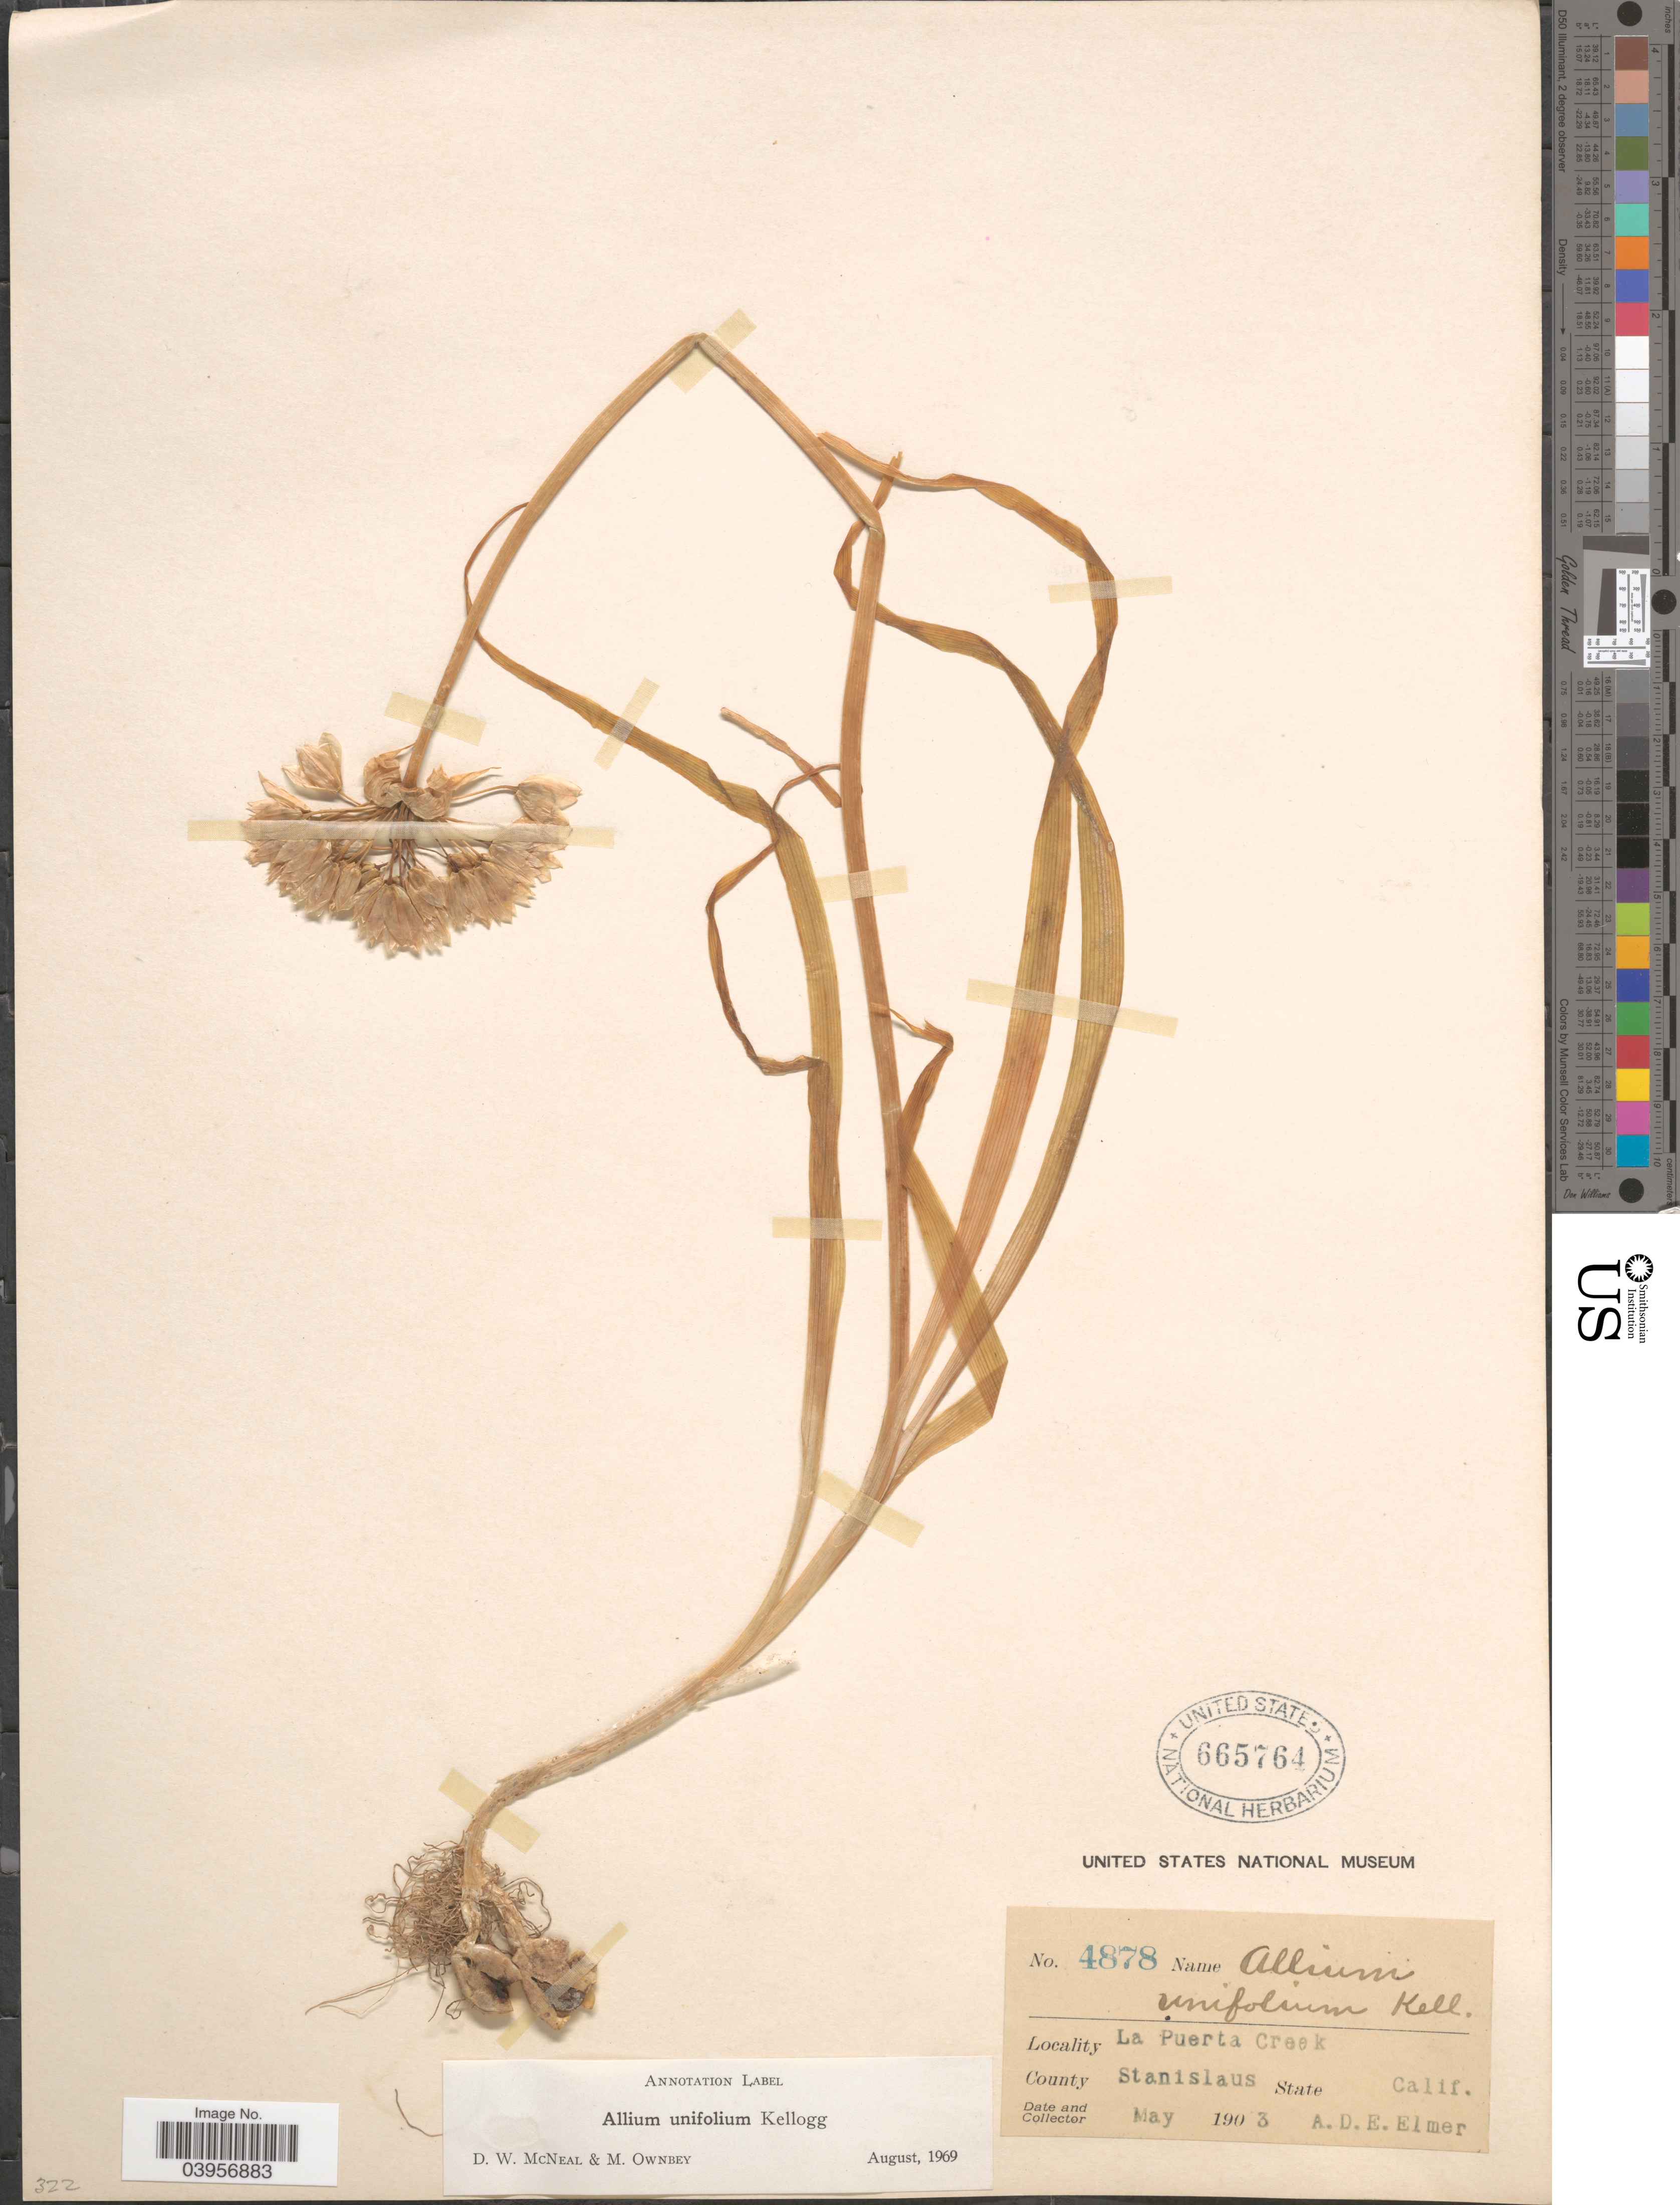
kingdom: Plantae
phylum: Tracheophyta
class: Liliopsida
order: Asparagales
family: Amaryllidaceae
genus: Allium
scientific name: Allium unifolium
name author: Kellogg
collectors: A. D. E. Elmer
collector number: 4878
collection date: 1903-05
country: United States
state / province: California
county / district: Stanislaus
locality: La Puerta Creek. County Stanislaus.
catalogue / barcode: US 665764